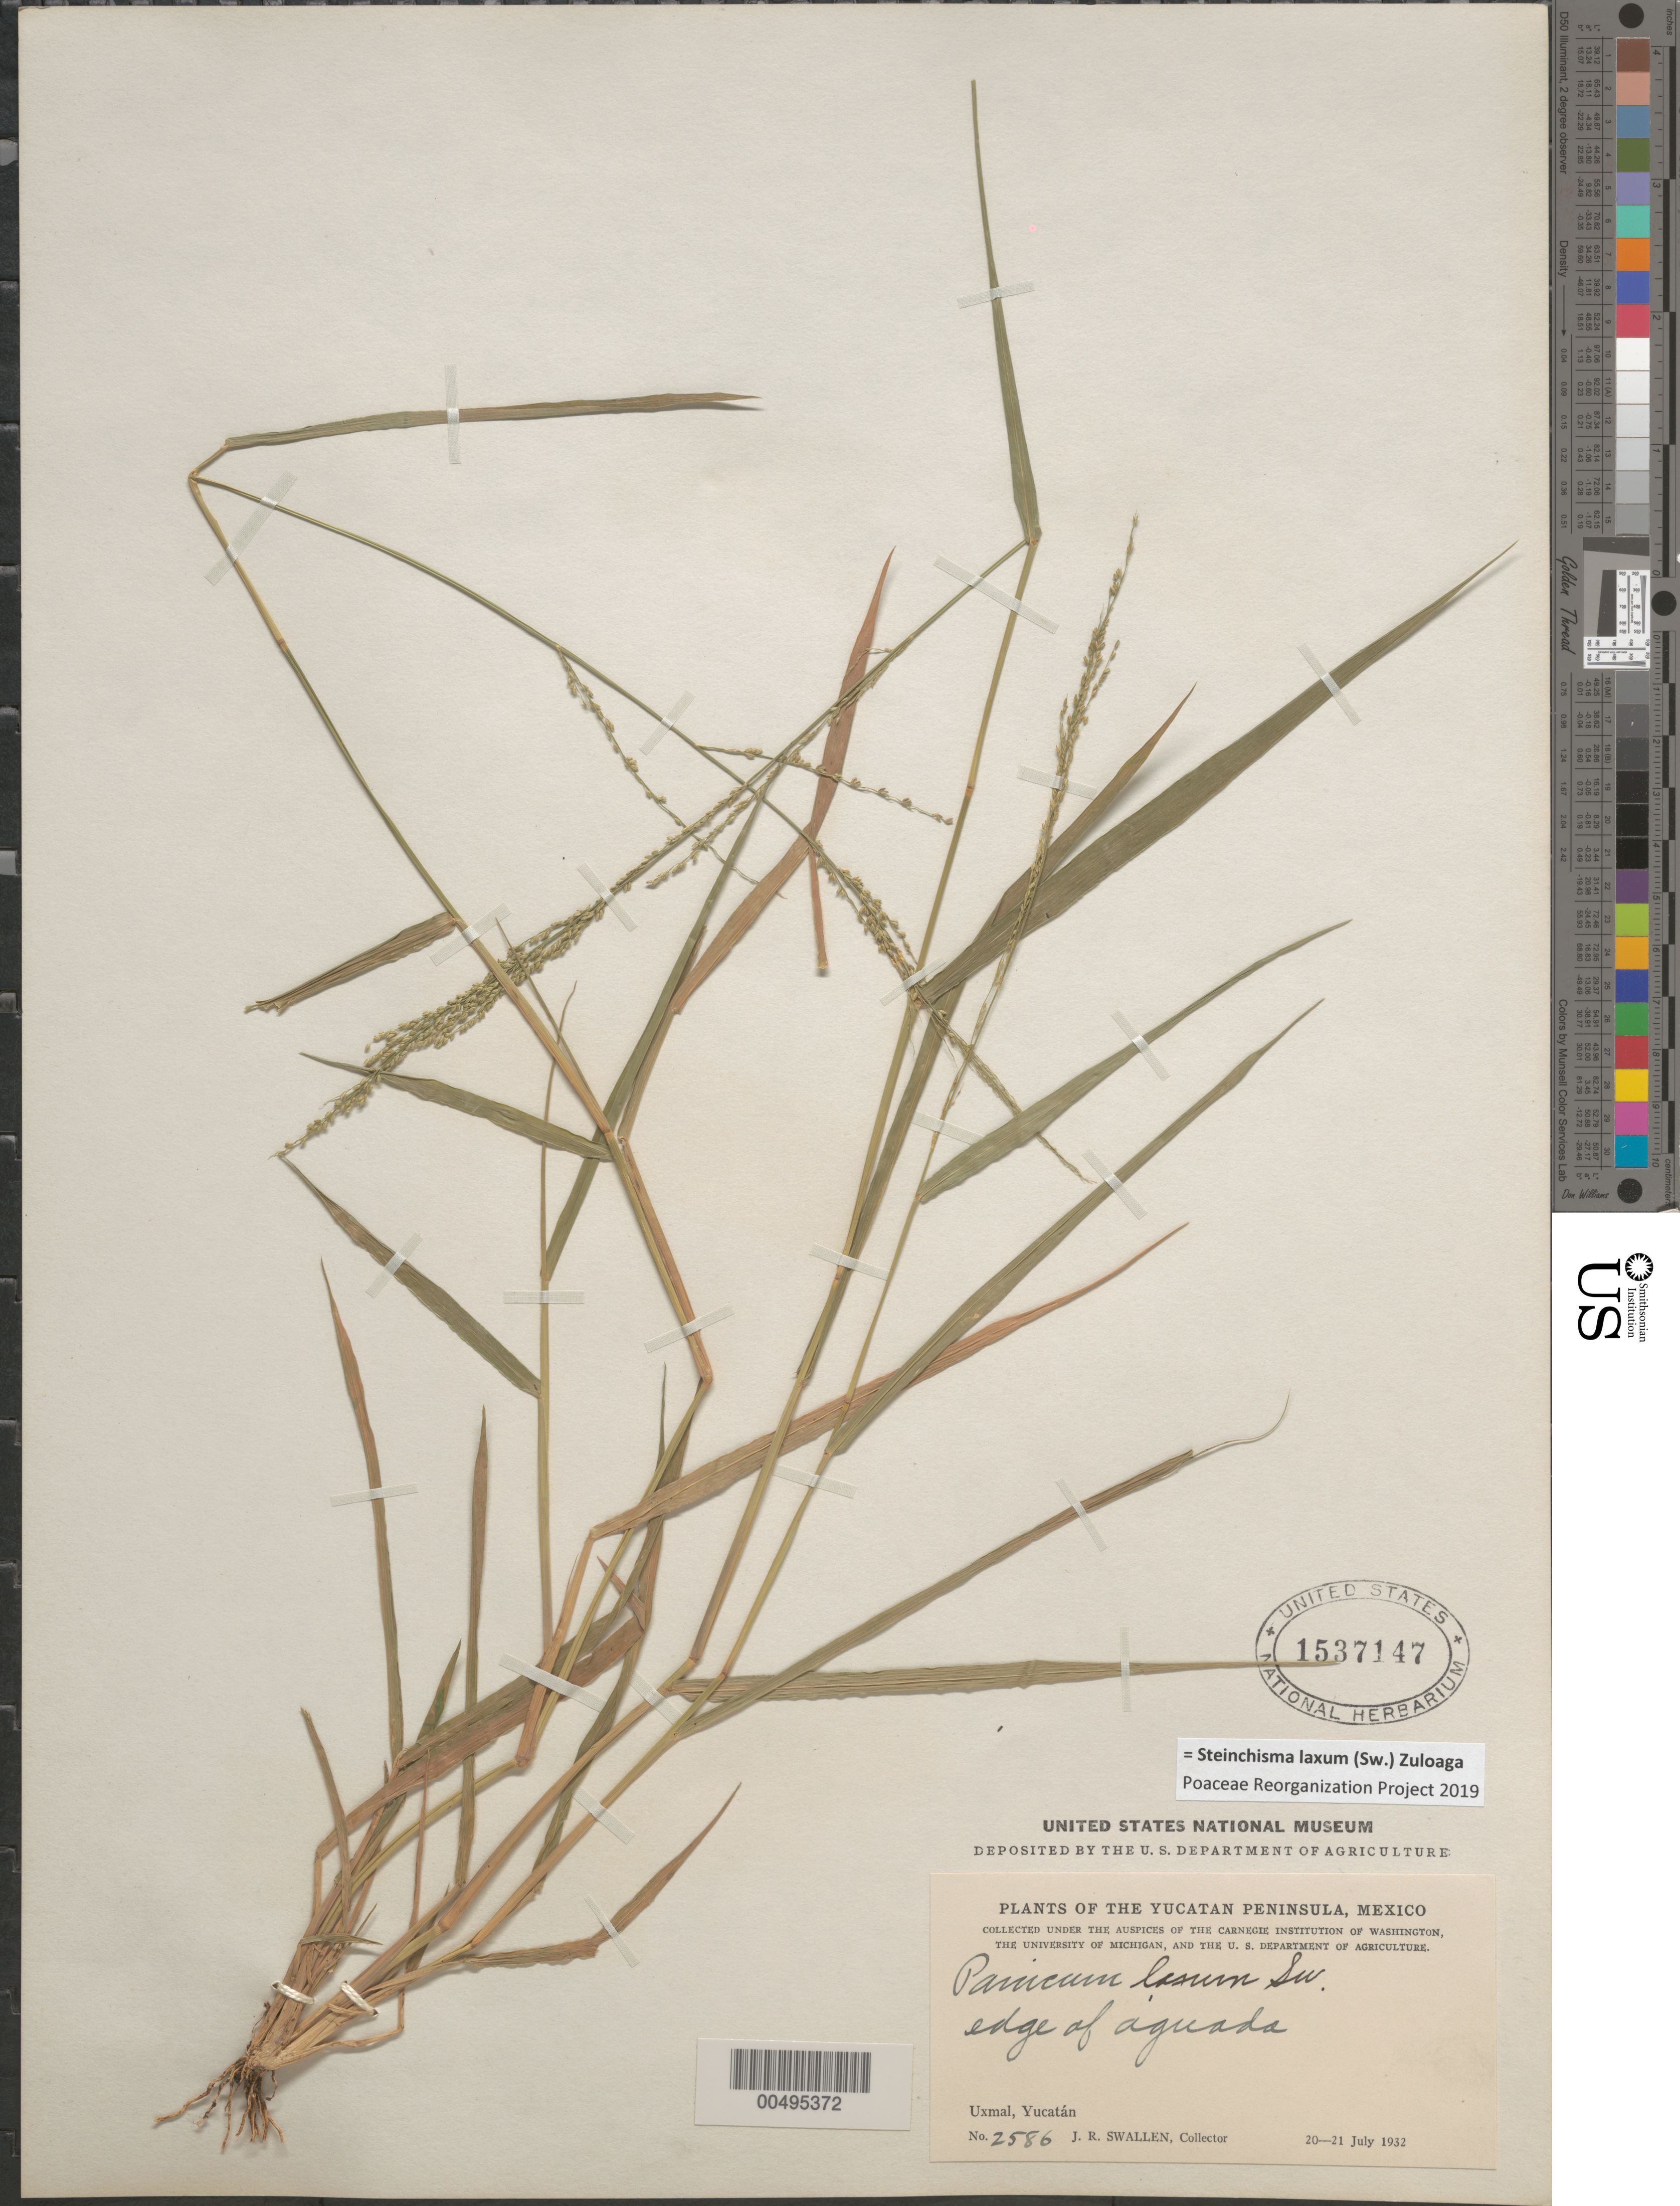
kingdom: Plantae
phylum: Tracheophyta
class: Liliopsida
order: Poales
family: Poaceae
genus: Panicum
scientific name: Panicum laxum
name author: Sw.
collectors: J. R. Swallen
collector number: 2586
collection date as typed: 20 Jul 1932 to 21 Jul 1932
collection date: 1932-07-20/1932-07-21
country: Mexico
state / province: Yucatan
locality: Yucatan Peninsula, Uxmal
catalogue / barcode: US 1537147